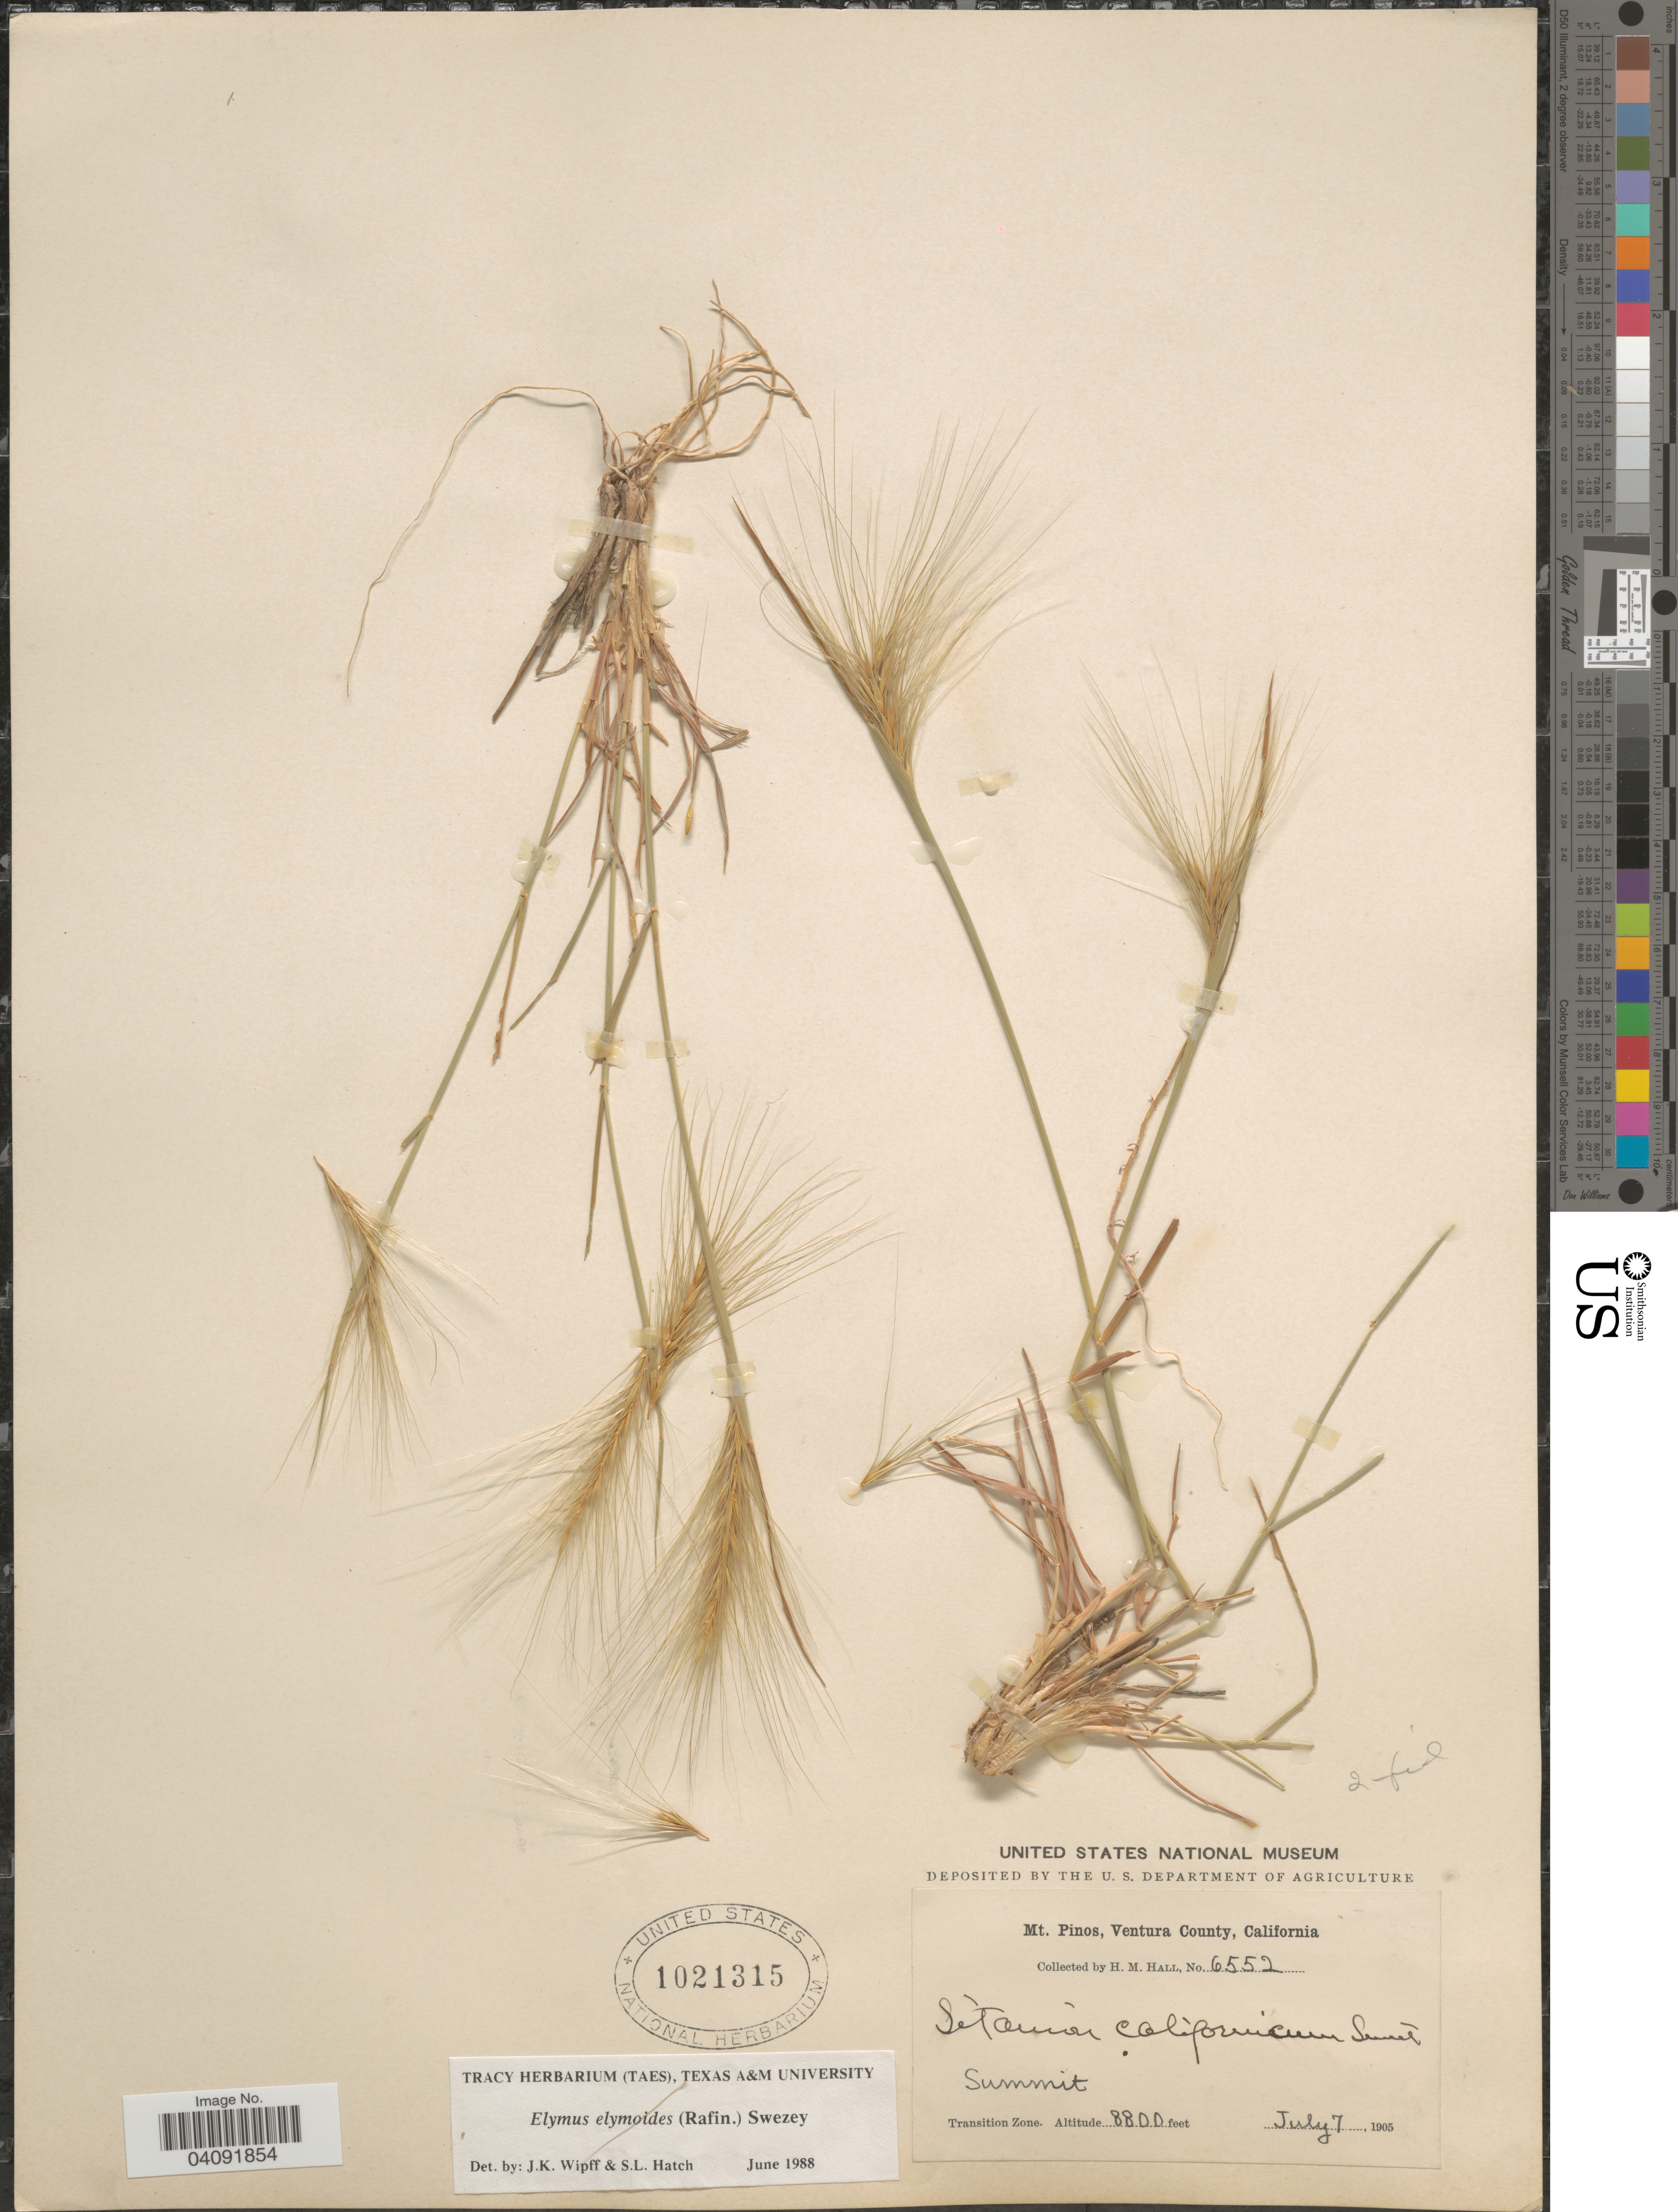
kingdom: Plantae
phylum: Tracheophyta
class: Liliopsida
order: Poales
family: Poaceae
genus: Elymus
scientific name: Elymus elymoides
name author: (Raf.) Swezey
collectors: H. M. Hall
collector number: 6552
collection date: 1905-07-07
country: United States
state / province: California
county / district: Ventura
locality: Mt. Pinos, Ventura County. Summit. Transition Zone.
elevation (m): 2682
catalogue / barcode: US 1021315